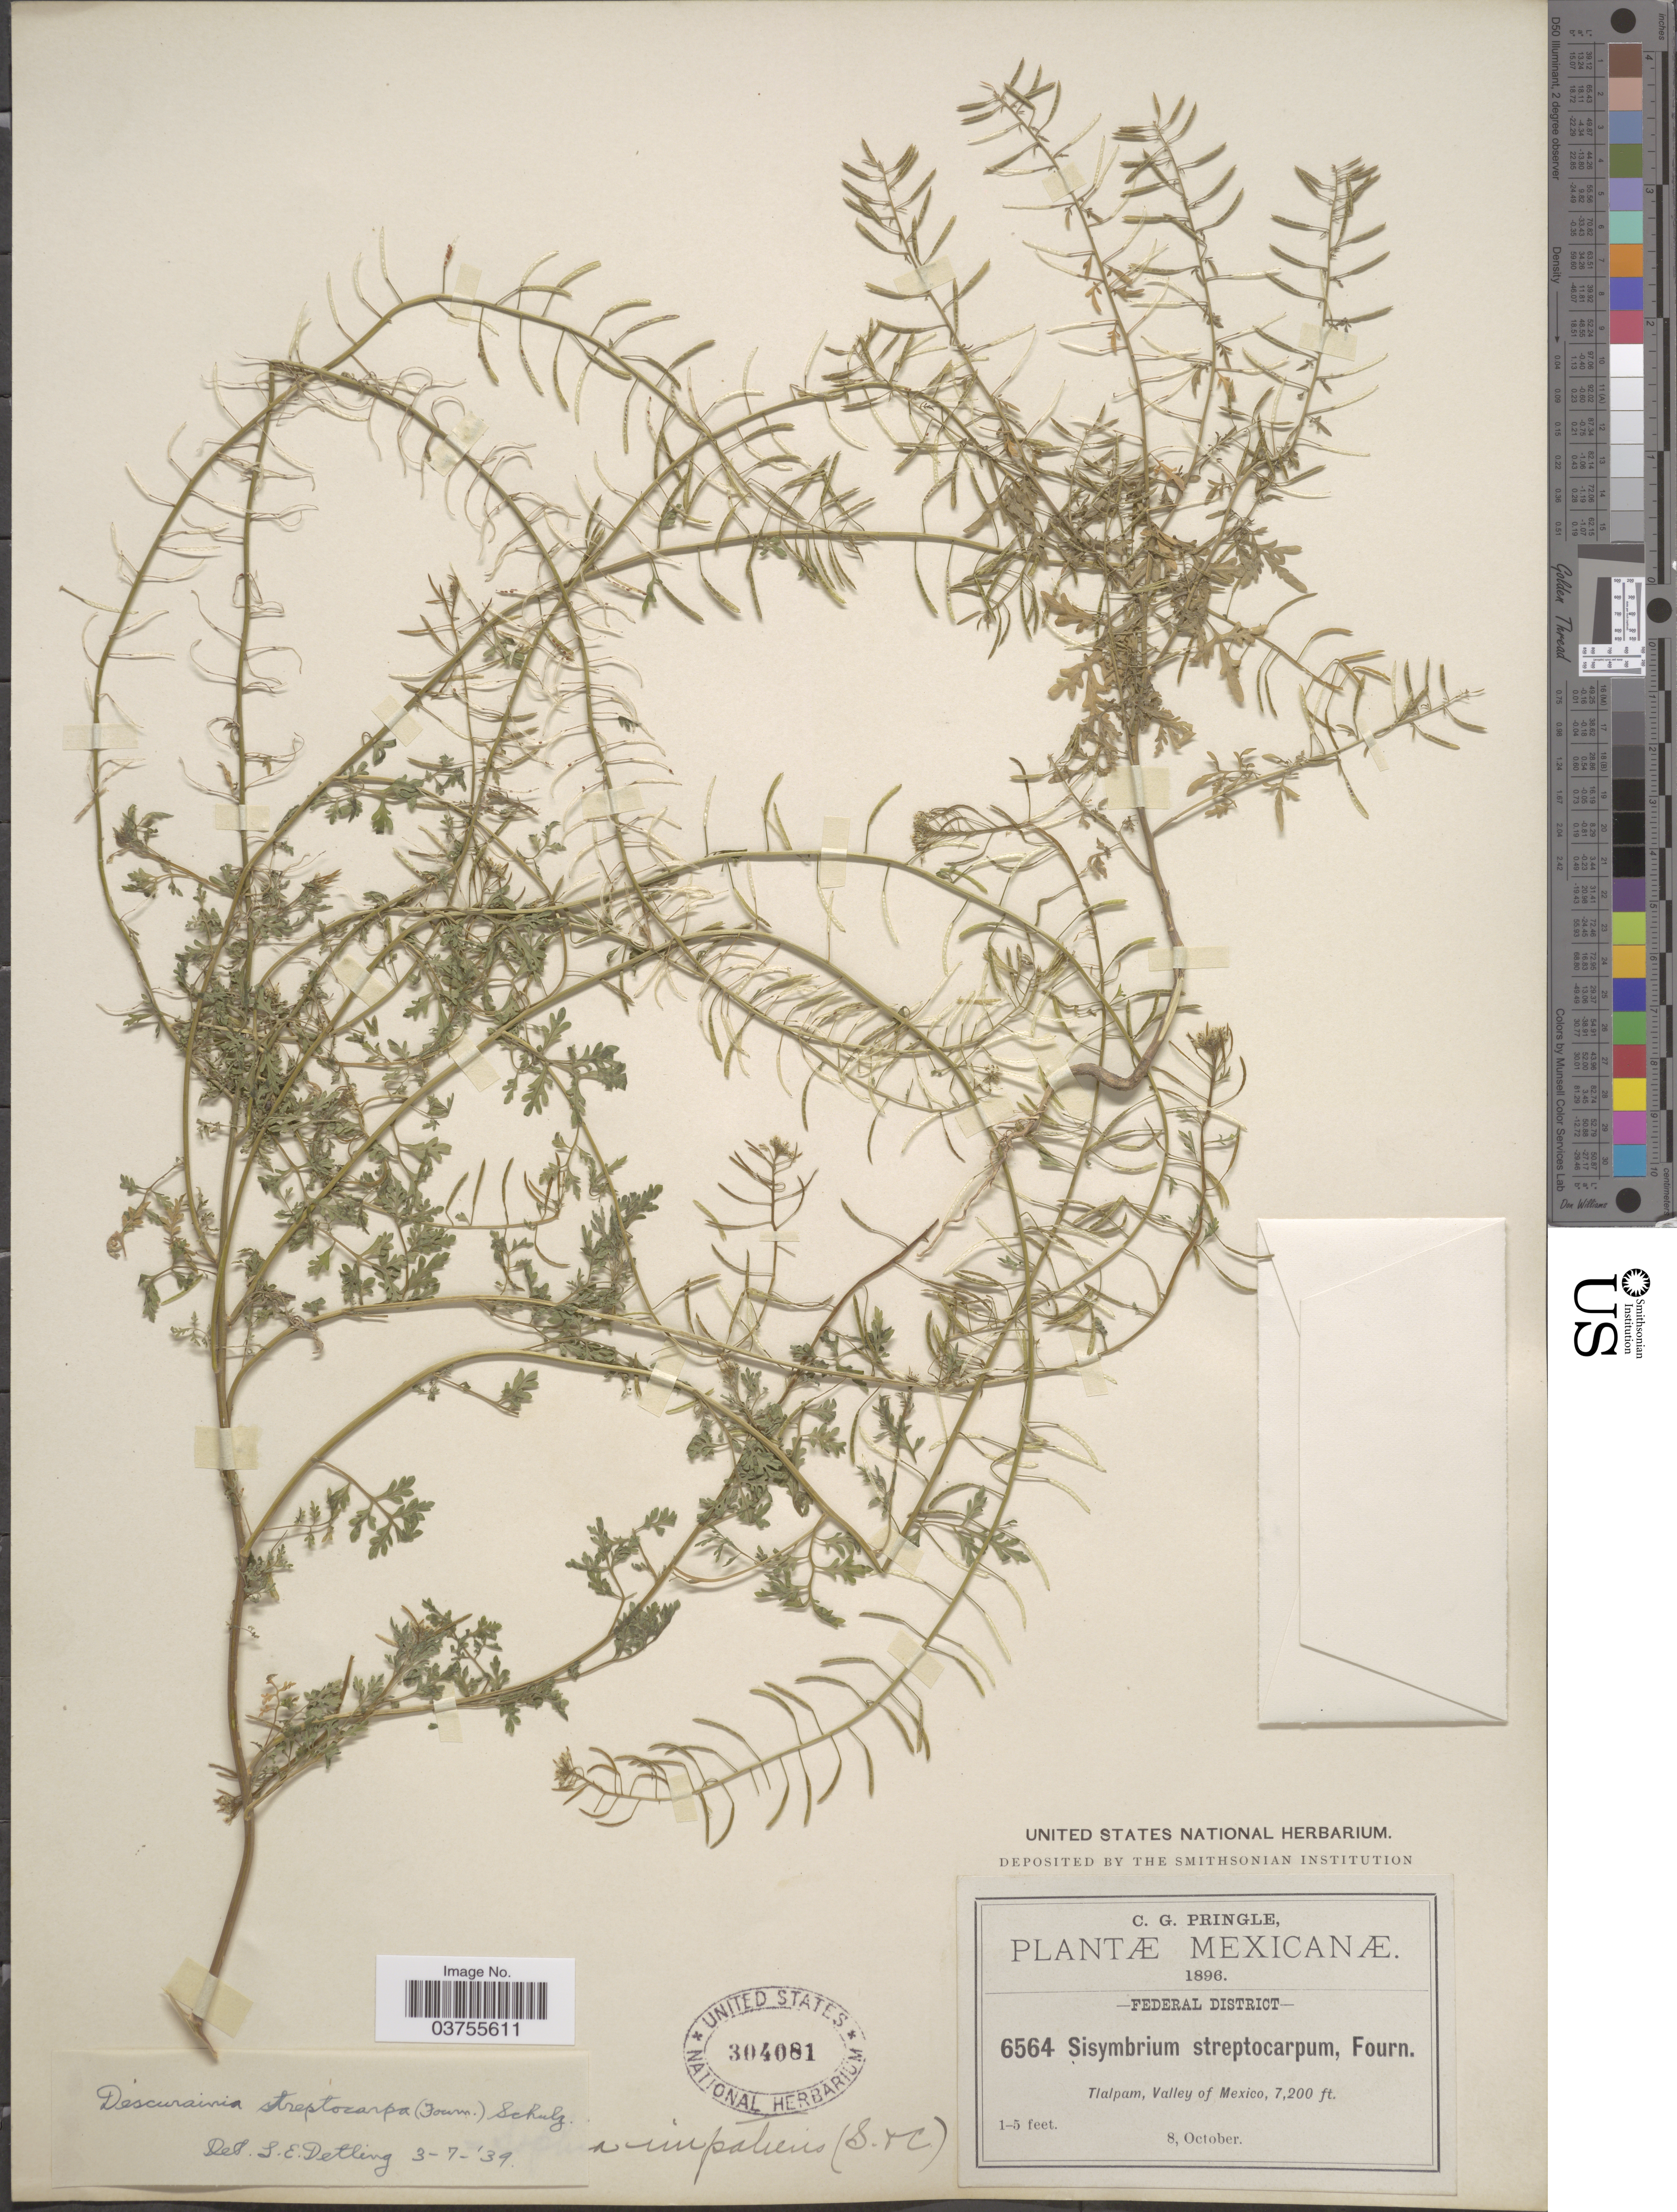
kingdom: Plantae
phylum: Tracheophyta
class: Magnoliopsida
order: Brassicales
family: Brassicaceae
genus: Descurainia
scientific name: Descurainia streptocarpa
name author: (E. Fourn. & C.A. Mey.) O.E. Schulz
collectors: C. G. Pringle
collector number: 6564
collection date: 1896-10-08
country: Mexico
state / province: Distrito Federal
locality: Federal District. Tlalpam, Valley of Mexico.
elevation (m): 2195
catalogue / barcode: US 304081